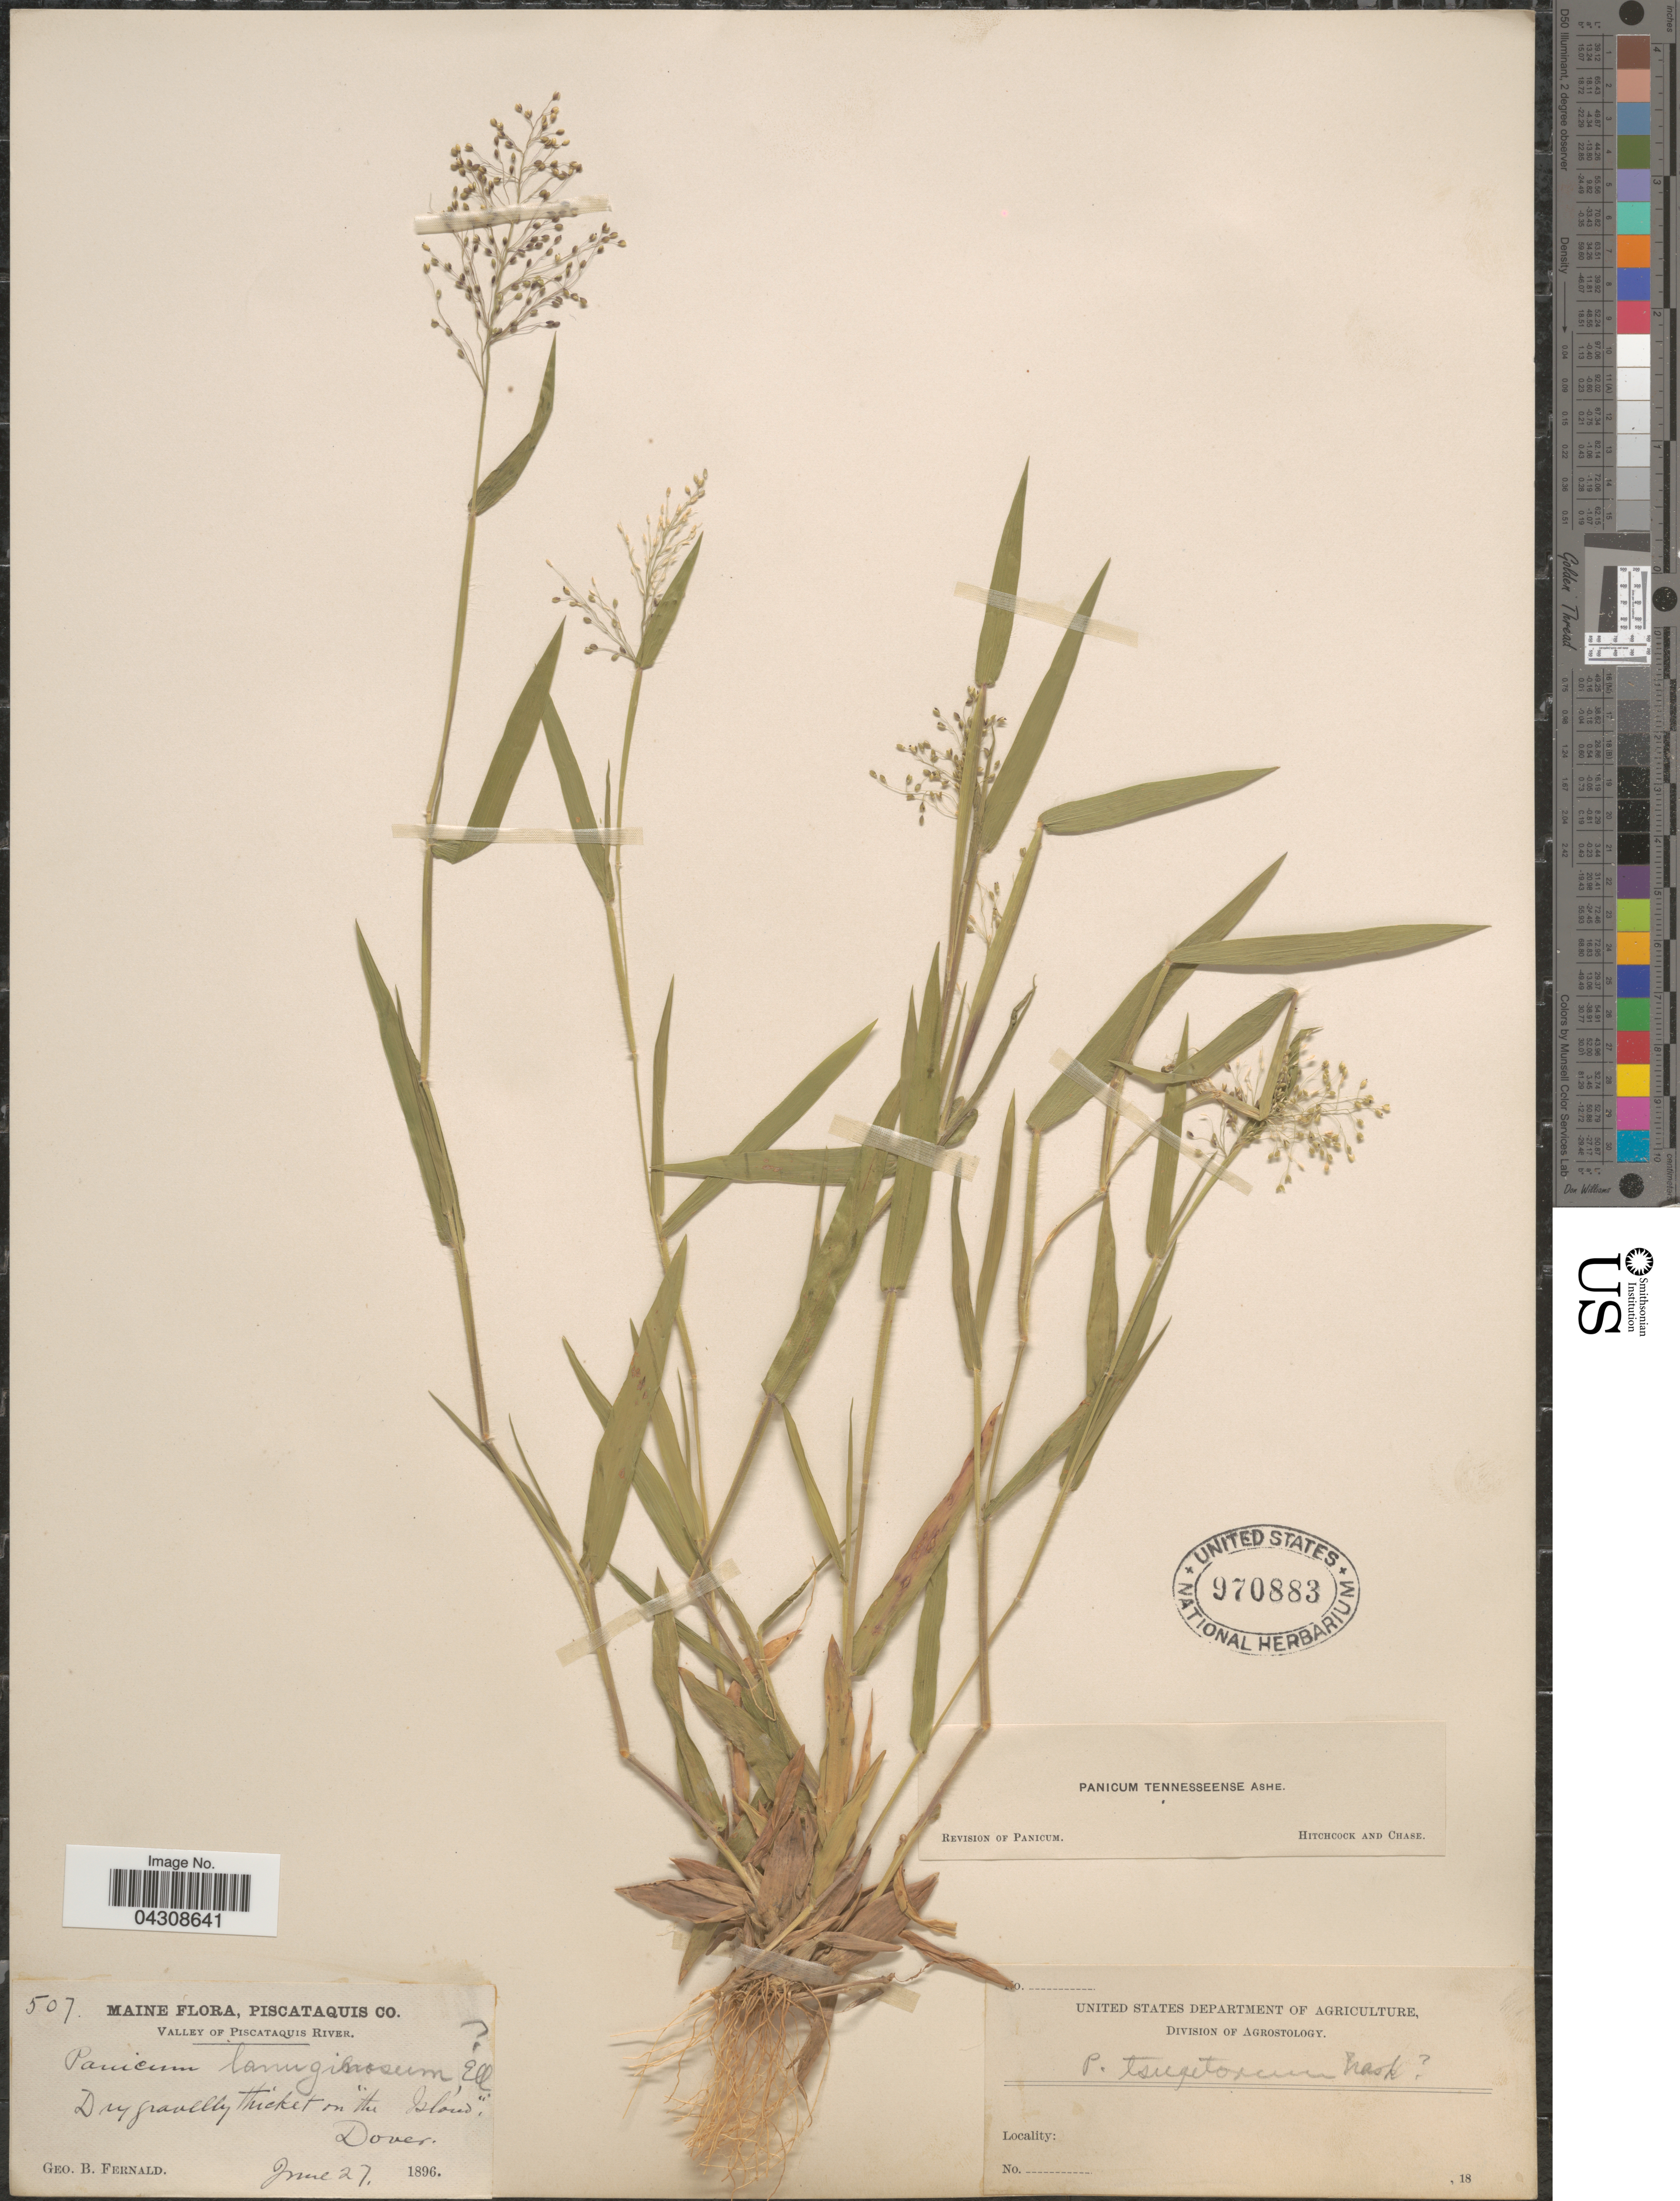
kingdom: Plantae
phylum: Tracheophyta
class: Liliopsida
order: Poales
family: Poaceae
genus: Dichanthelium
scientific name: Dichanthelium acuminatum var. acuminatum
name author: (Sw.) Gould & C.A. Clark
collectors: G. B. Fernald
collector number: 507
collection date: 1896-06-27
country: United States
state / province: Maine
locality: Piscataquis Co. Valley of Piscataquis River. Dry gravelly thicket on "the Island", Dover.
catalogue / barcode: US 970883